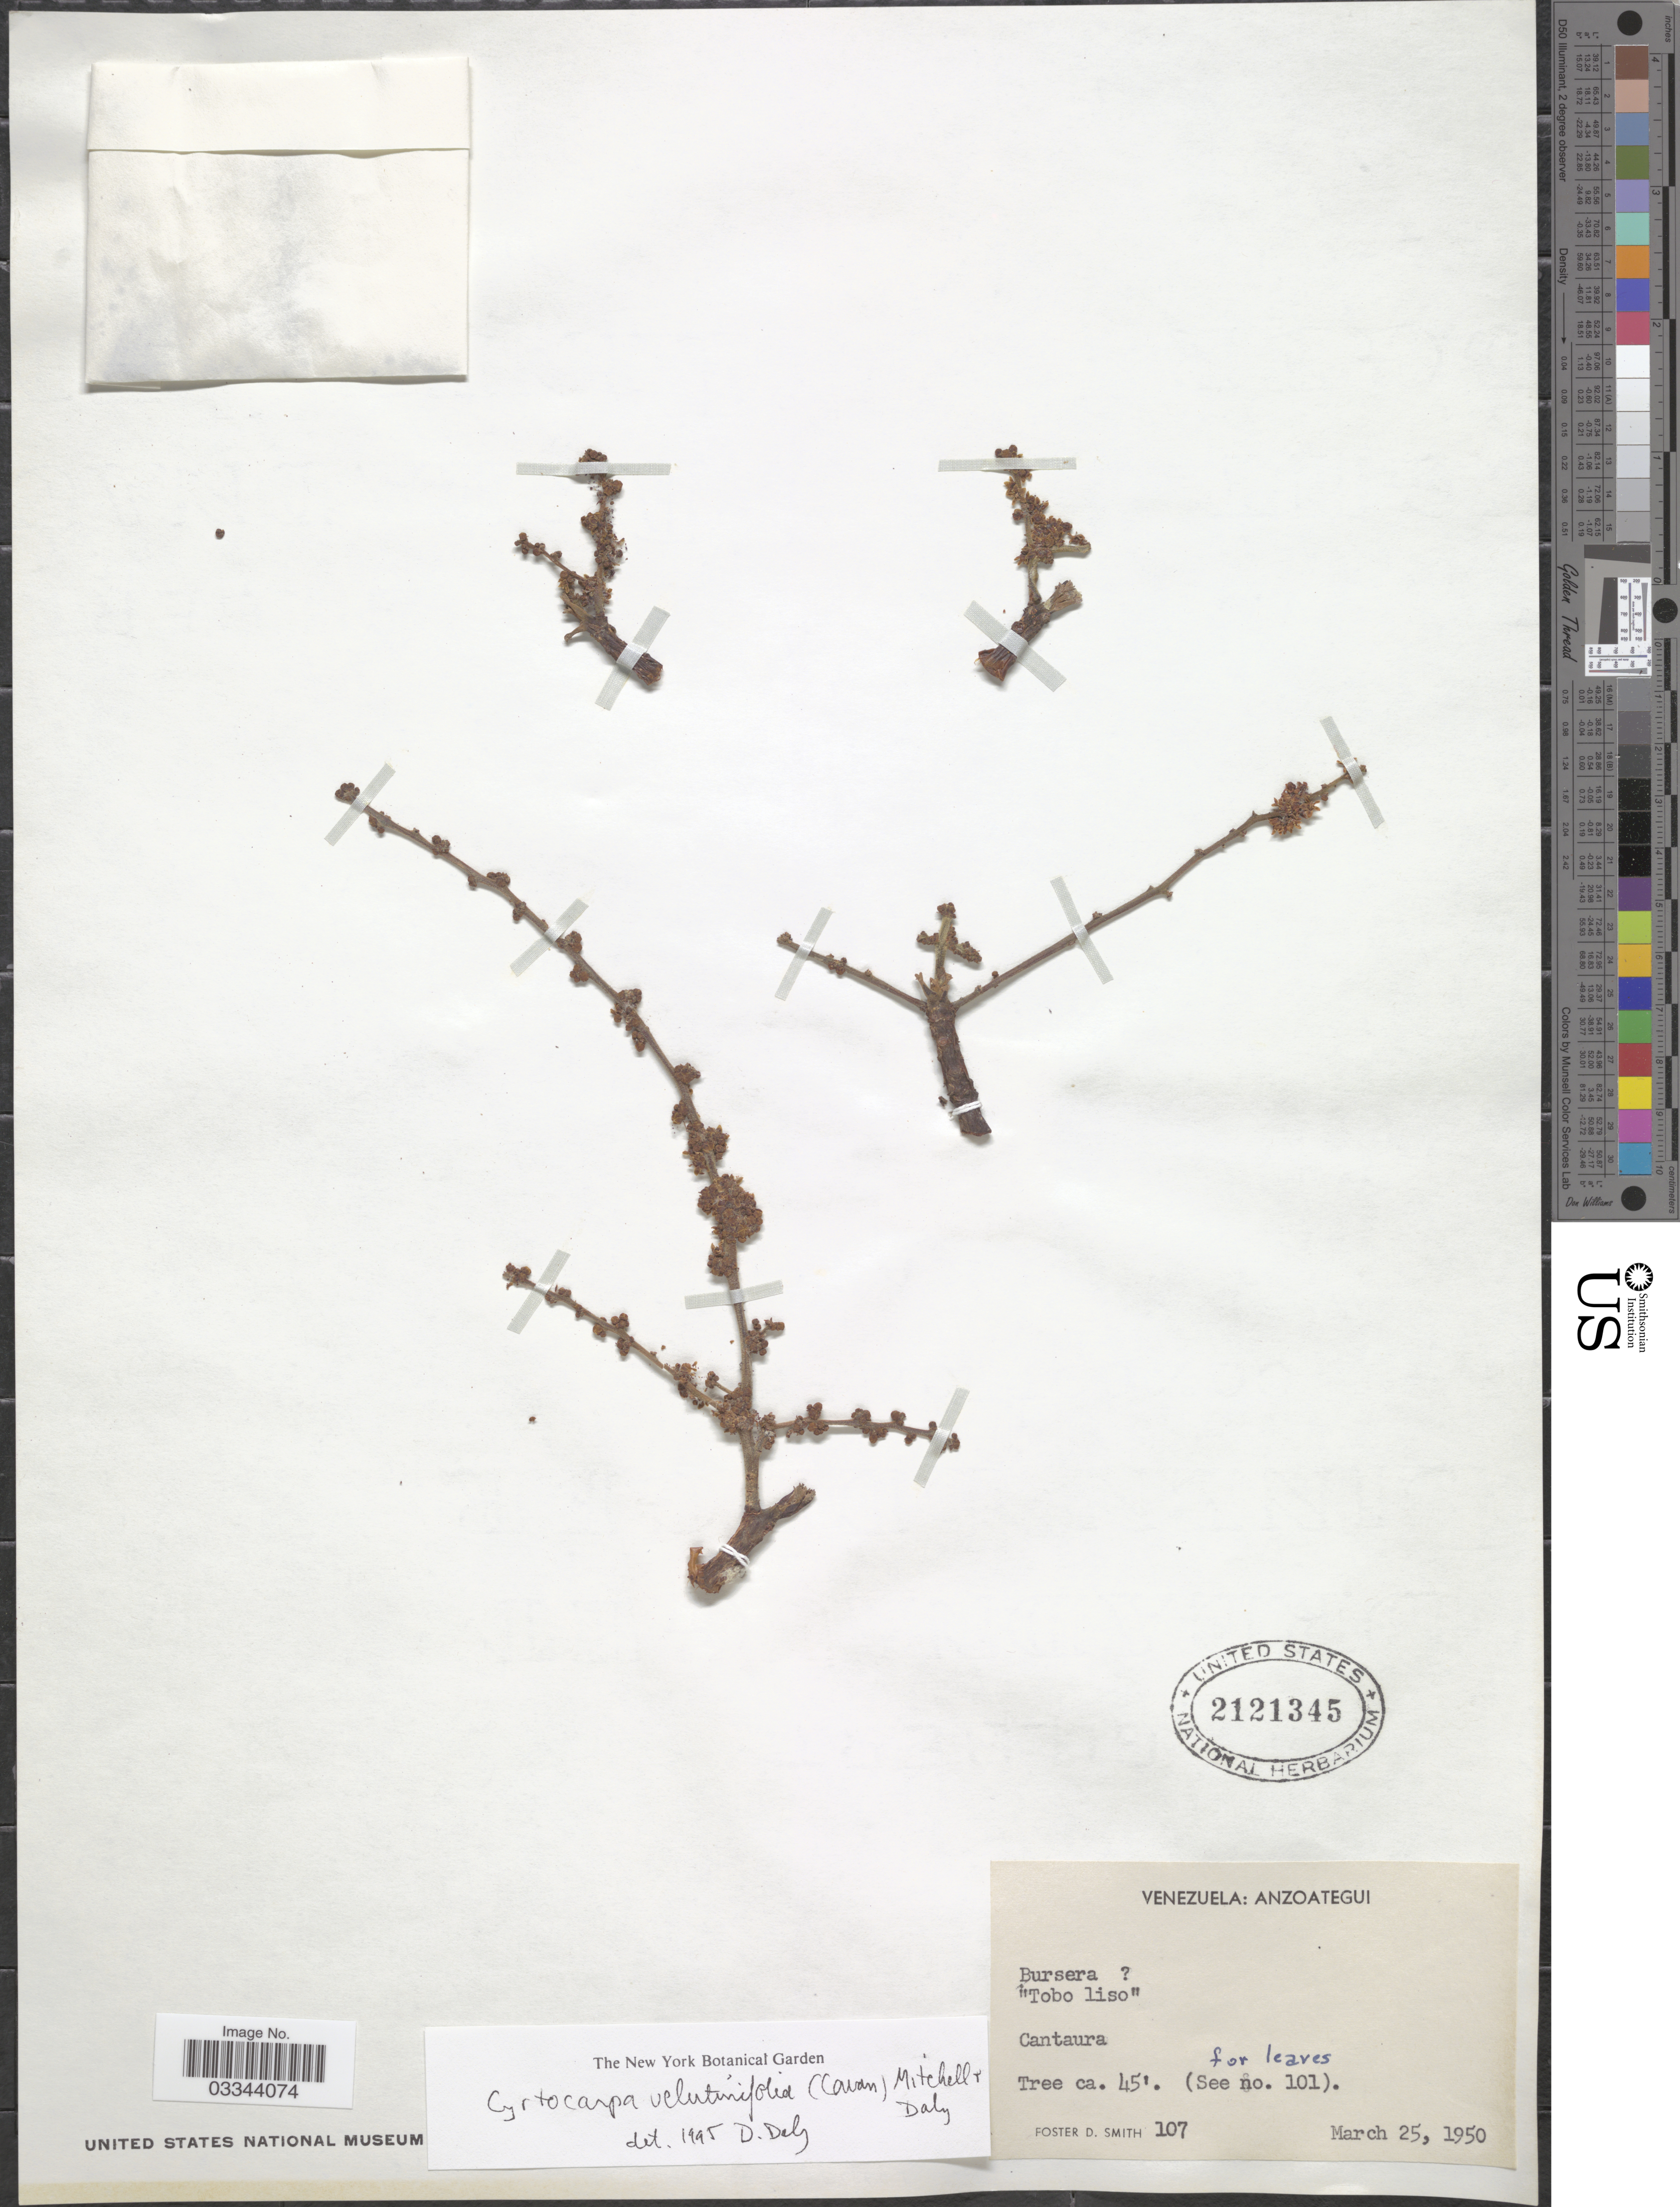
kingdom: Plantae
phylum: Tracheophyta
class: Magnoliopsida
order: Sapindales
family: Anacardiaceae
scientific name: Uniostium velutinifolium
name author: (R.S. Cowan) J.D. Mitch. & Daly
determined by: Mitchell, John D.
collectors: F. Smith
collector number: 107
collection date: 1950-03-25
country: Venezuela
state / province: Anzoategui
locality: Cantaura.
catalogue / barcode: US 2121345